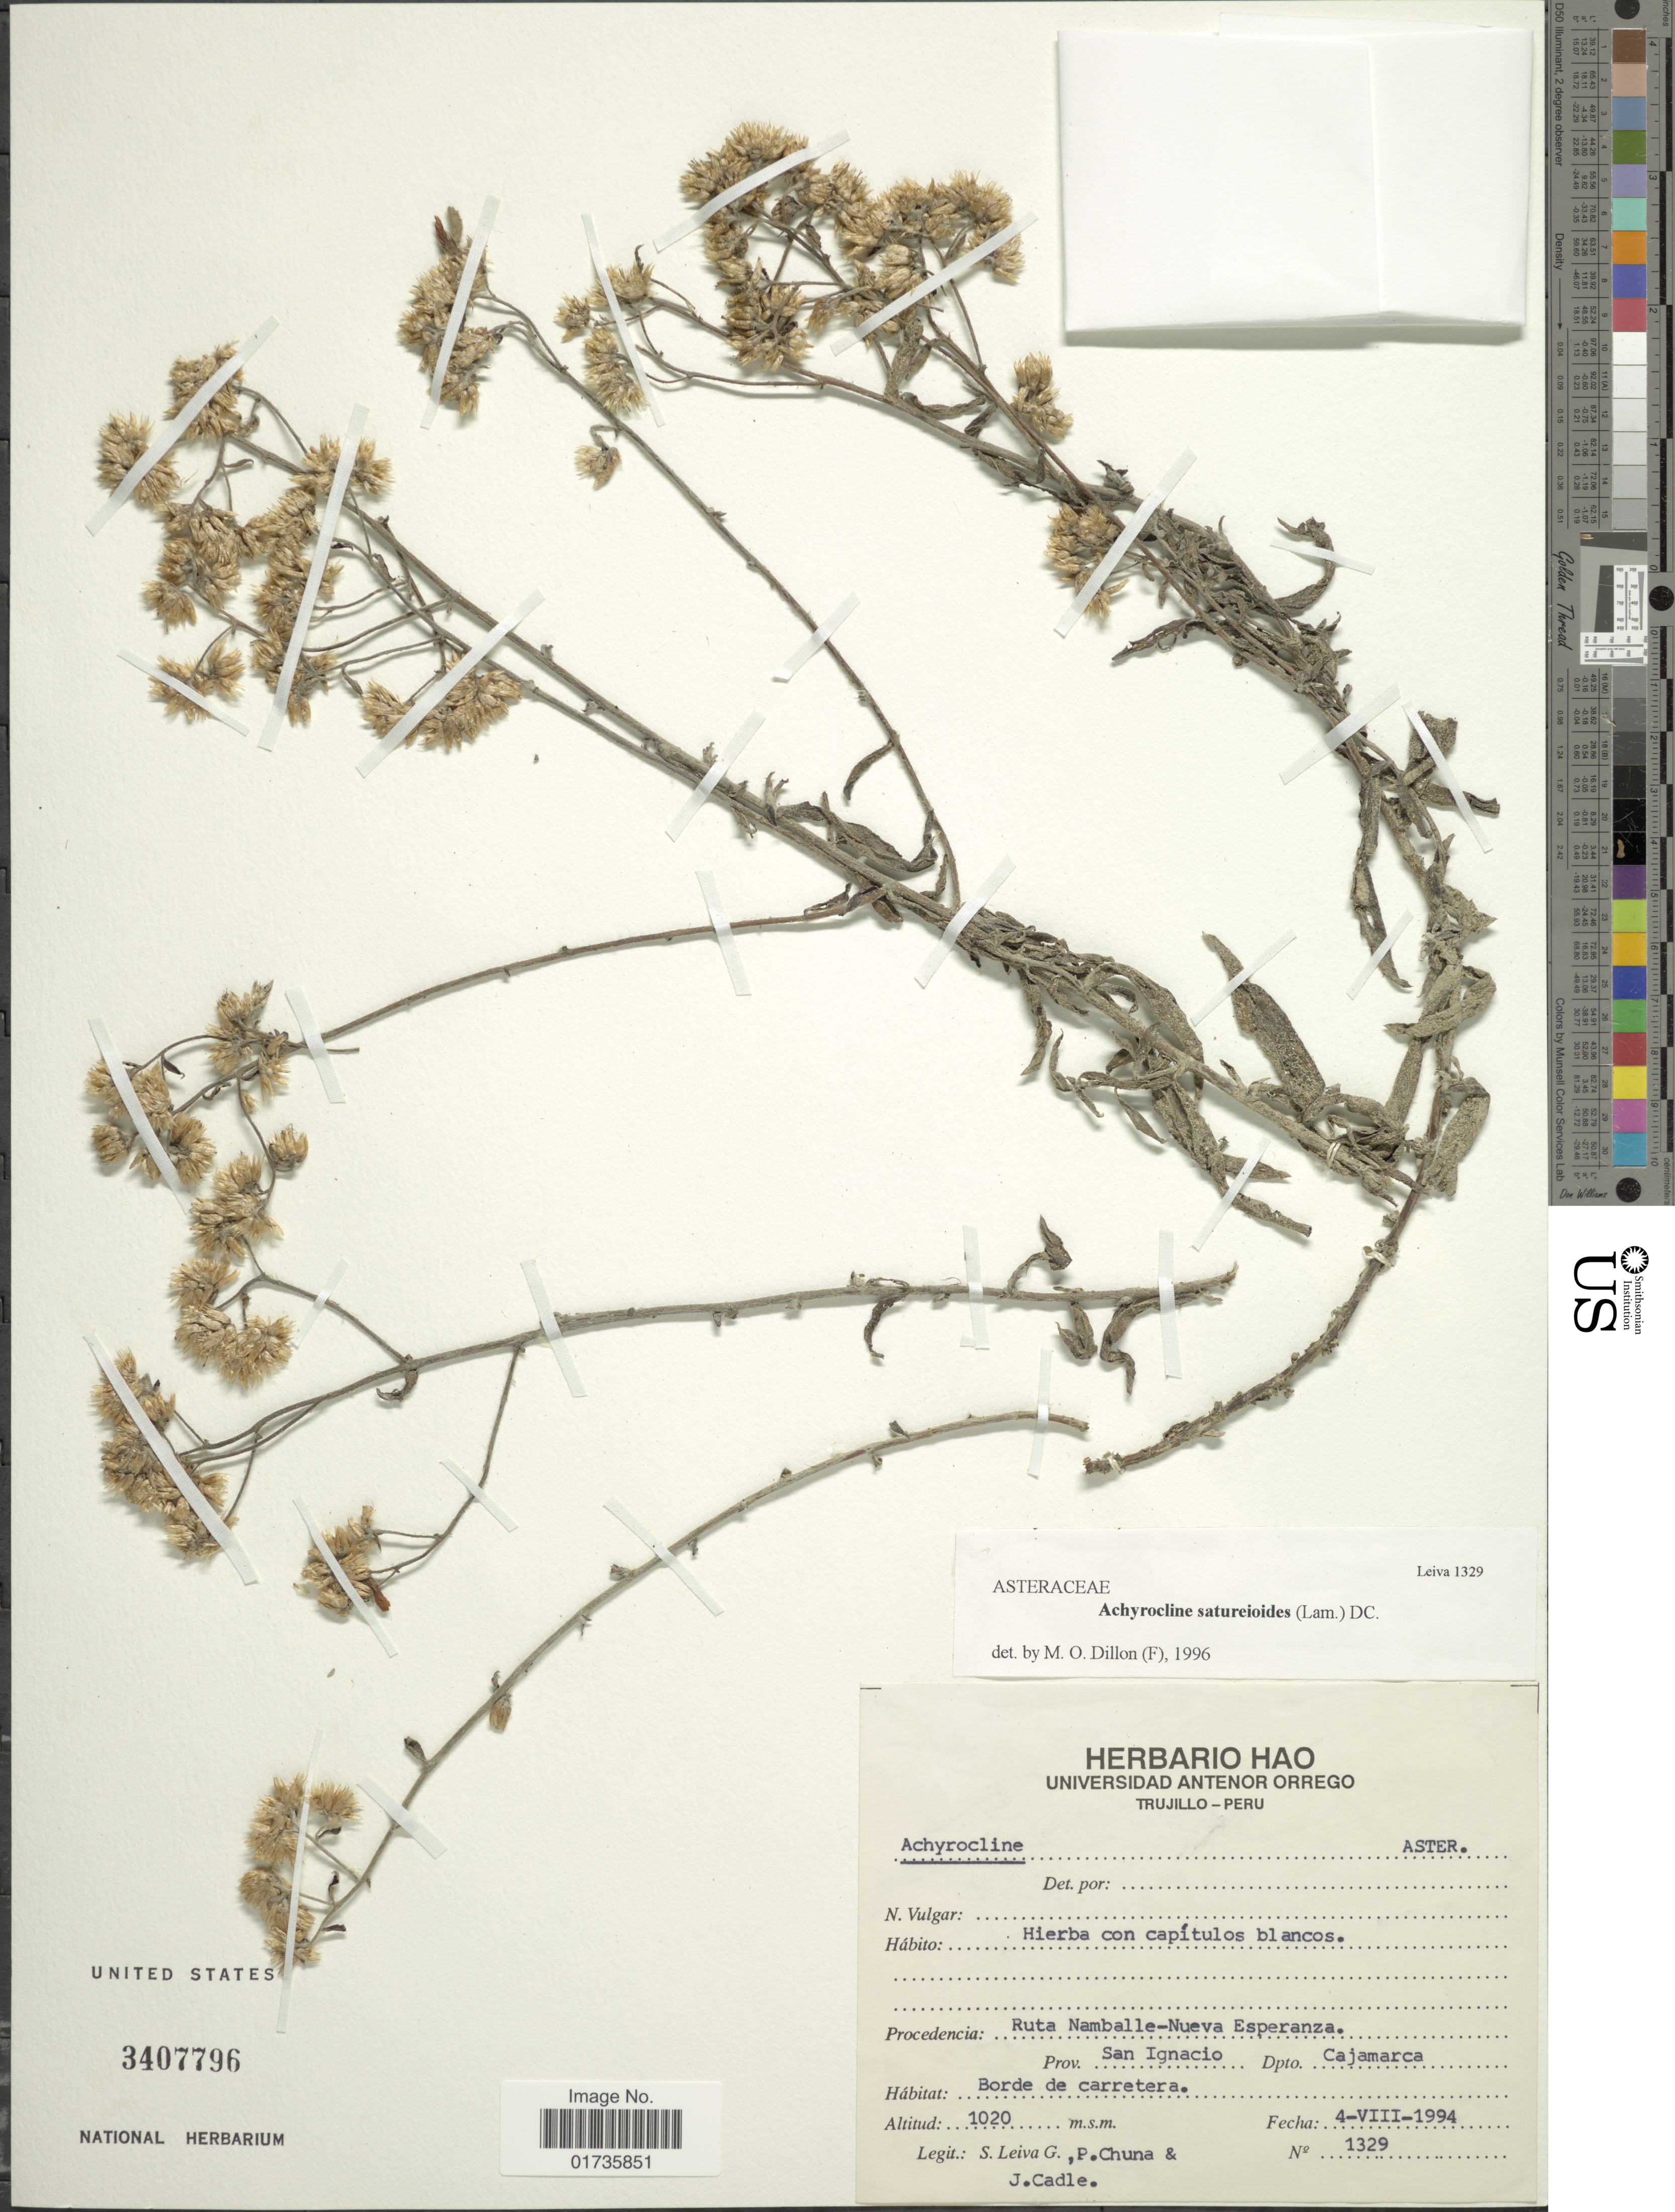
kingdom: Plantae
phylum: Tracheophyta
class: Magnoliopsida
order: Asterales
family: Asteraceae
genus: Achyrocline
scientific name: Achyrocline satureioides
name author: (Lam.) DC.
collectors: S. Leiva, P. Chuna & J. Cadle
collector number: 1329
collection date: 1994-08-04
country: Peru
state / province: Cajamarca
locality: Ruta Namballe-Nueva Esperanza, Prov.San Ignacio, Dpto Cajamarca, Borde de carretera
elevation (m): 1020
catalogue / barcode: US 3407796